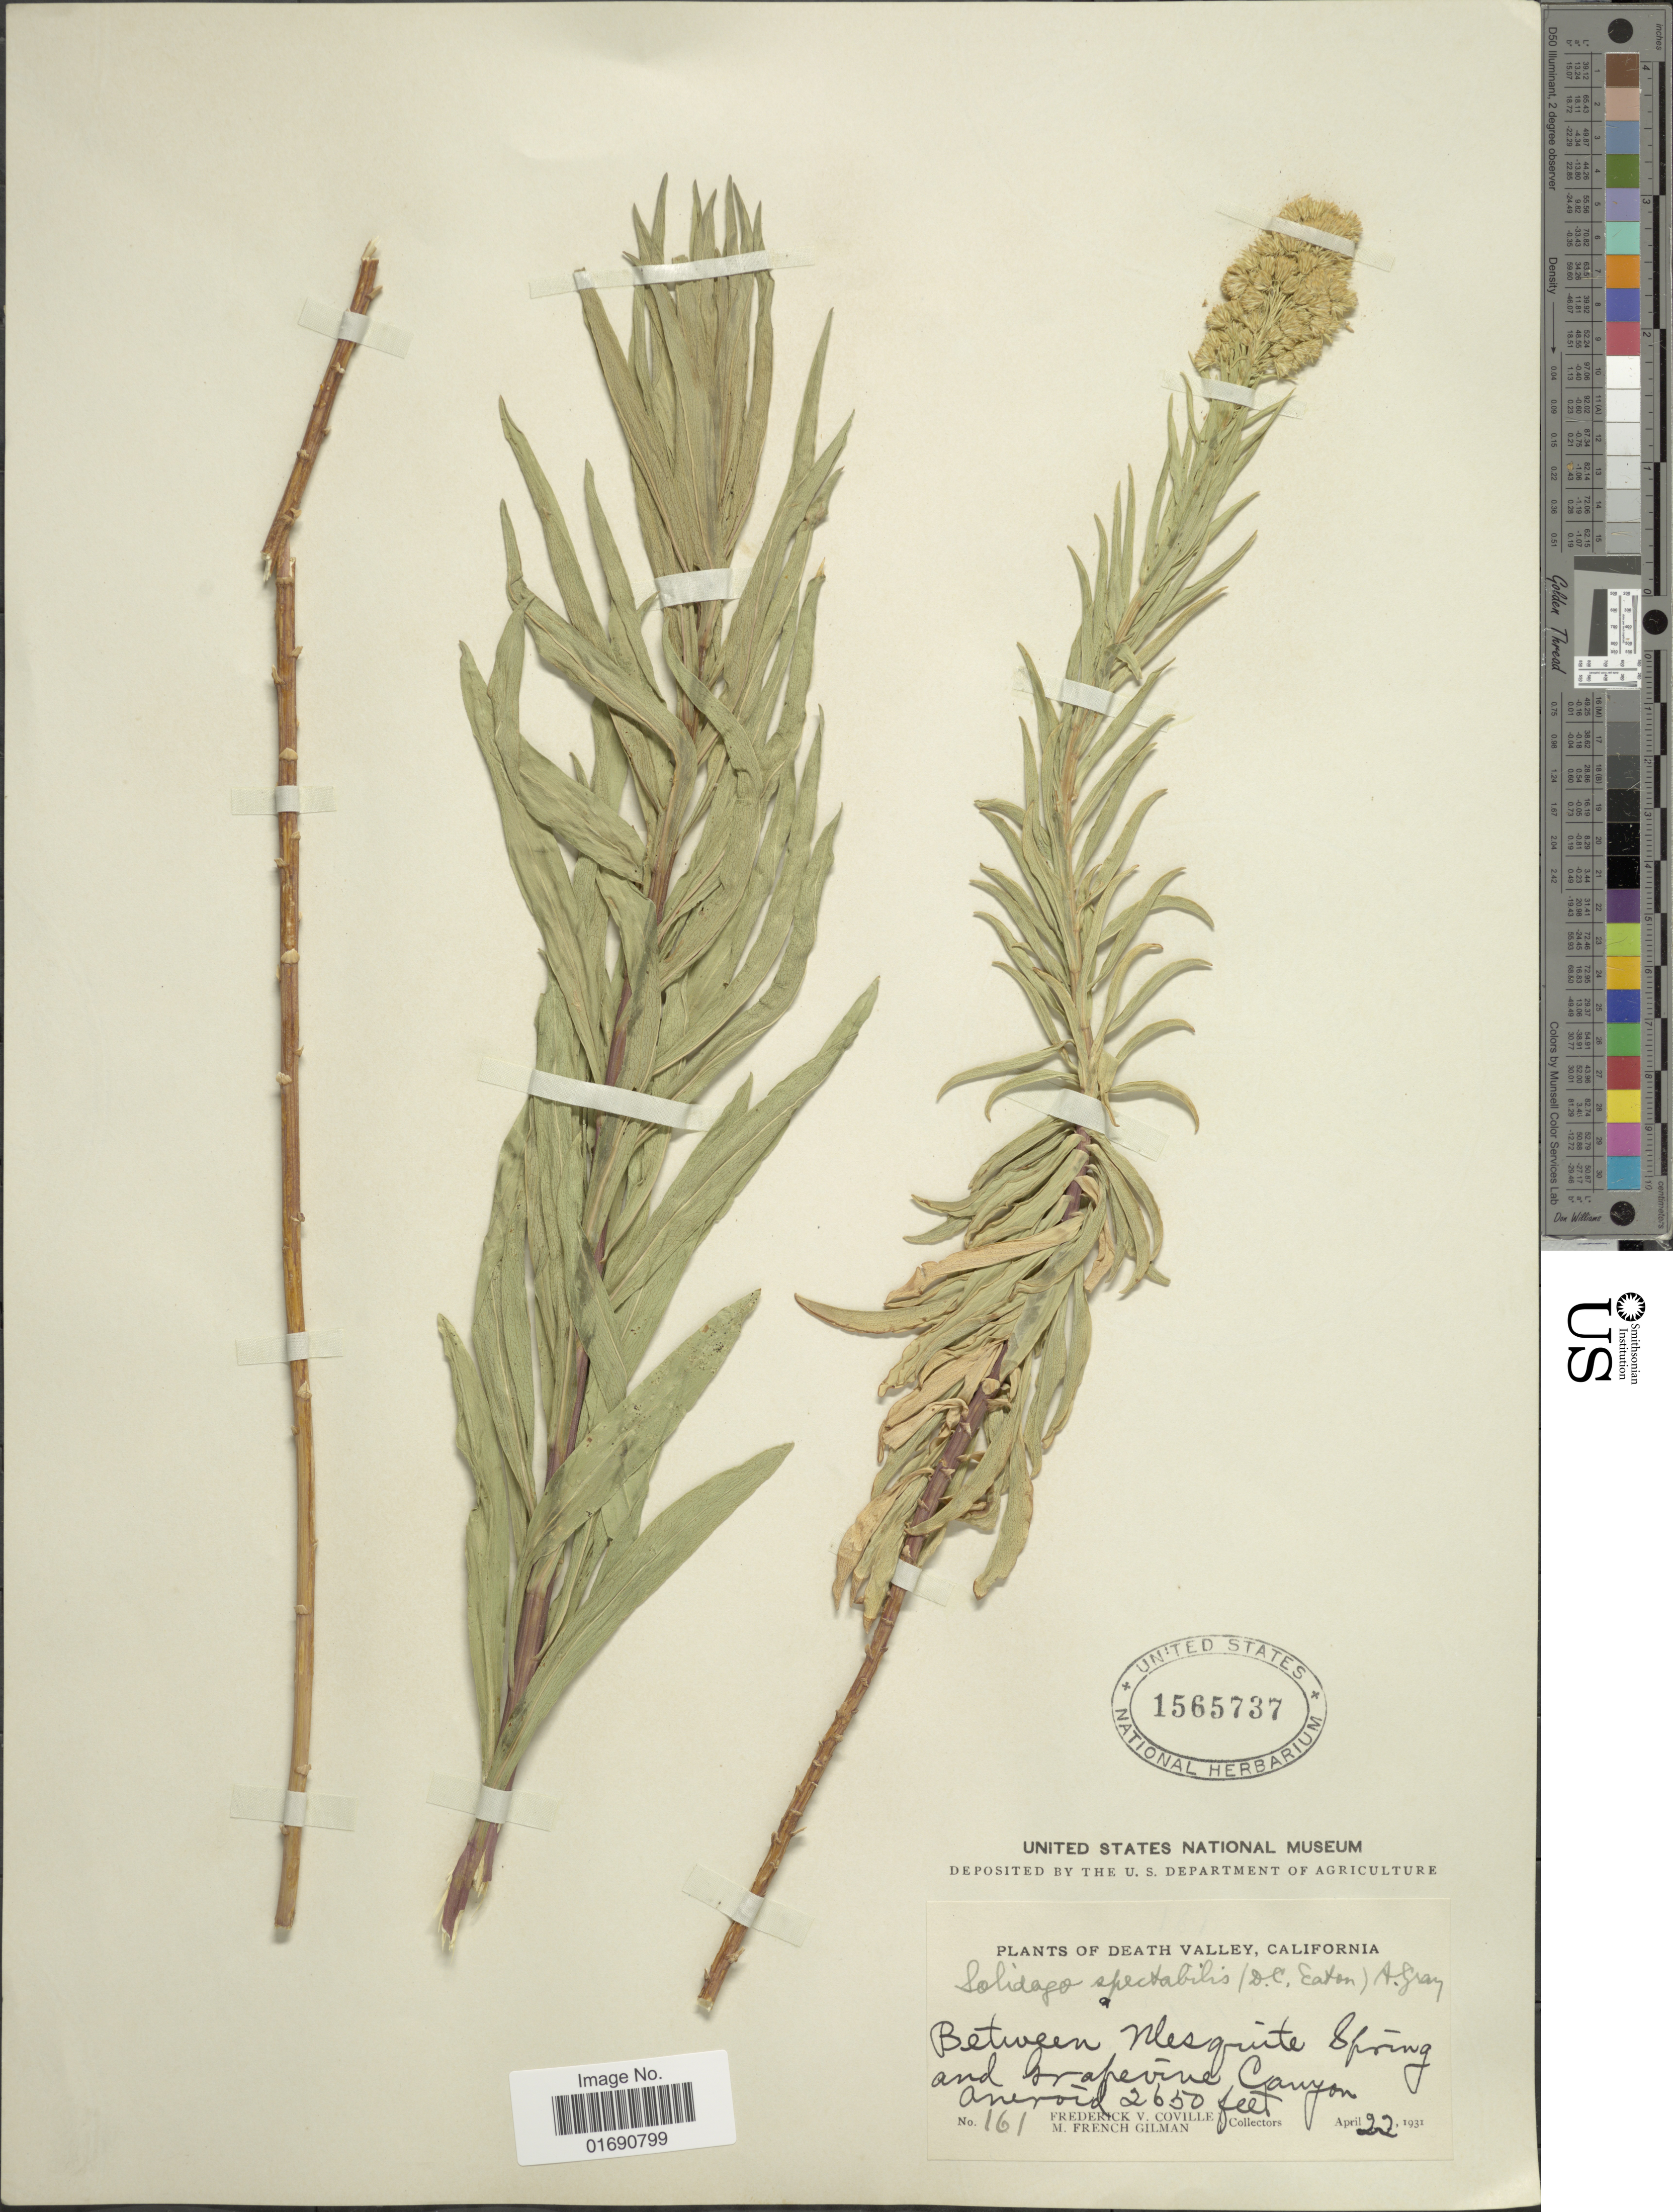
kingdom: Plantae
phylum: Tracheophyta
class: Magnoliopsida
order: Asterales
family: Asteraceae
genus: Solidago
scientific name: Solidago spectabilis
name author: (D.C. Eaton) A. Gray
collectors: F. V. Coville & M. F. Gilman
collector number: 161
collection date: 1931-04-22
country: United States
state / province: California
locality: Death Valley, Between Nlesquite Spring and Grapevine Canyon aneroid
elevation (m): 808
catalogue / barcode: US 1565737